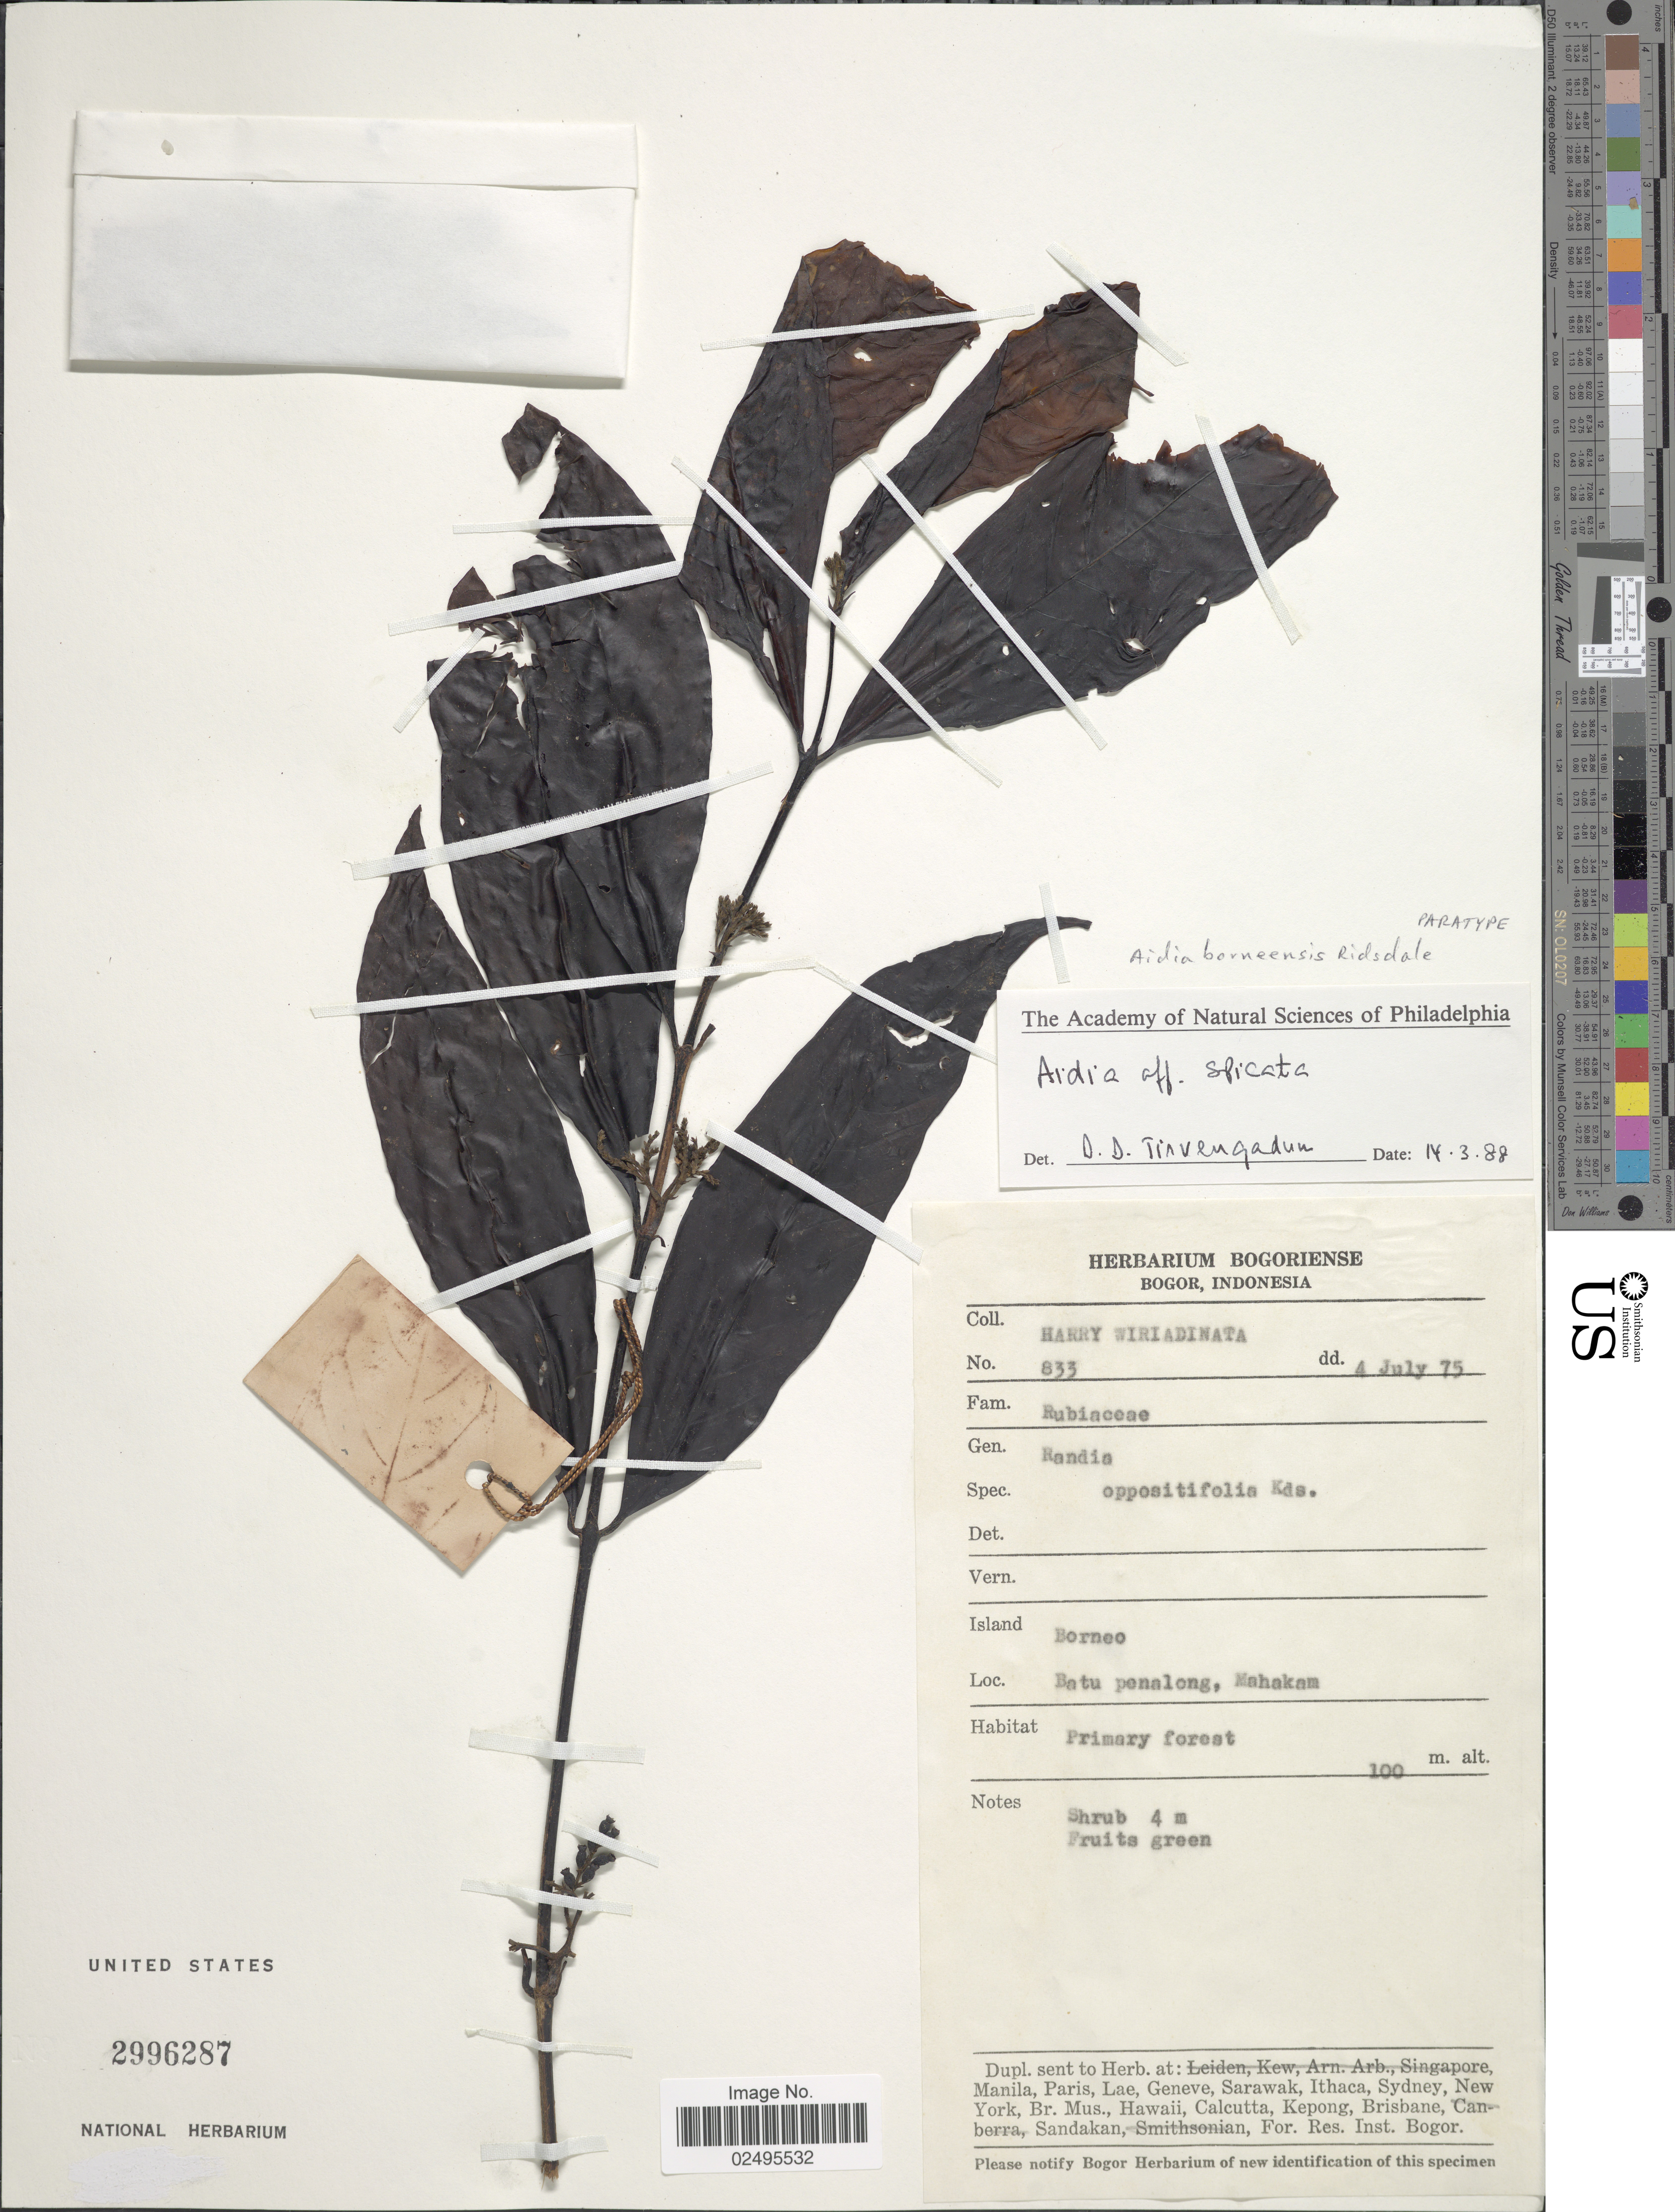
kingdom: Plantae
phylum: Tracheophyta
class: Magnoliopsida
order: Gentianales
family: Rubiaceae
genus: Aidia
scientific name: Aidia borneensis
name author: Ridsdale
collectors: H. Wiriadinata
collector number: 833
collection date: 1975-07-04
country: Indonesia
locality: Island Borneo, Batu penalong, Mahakan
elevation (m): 100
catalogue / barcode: US 2996287